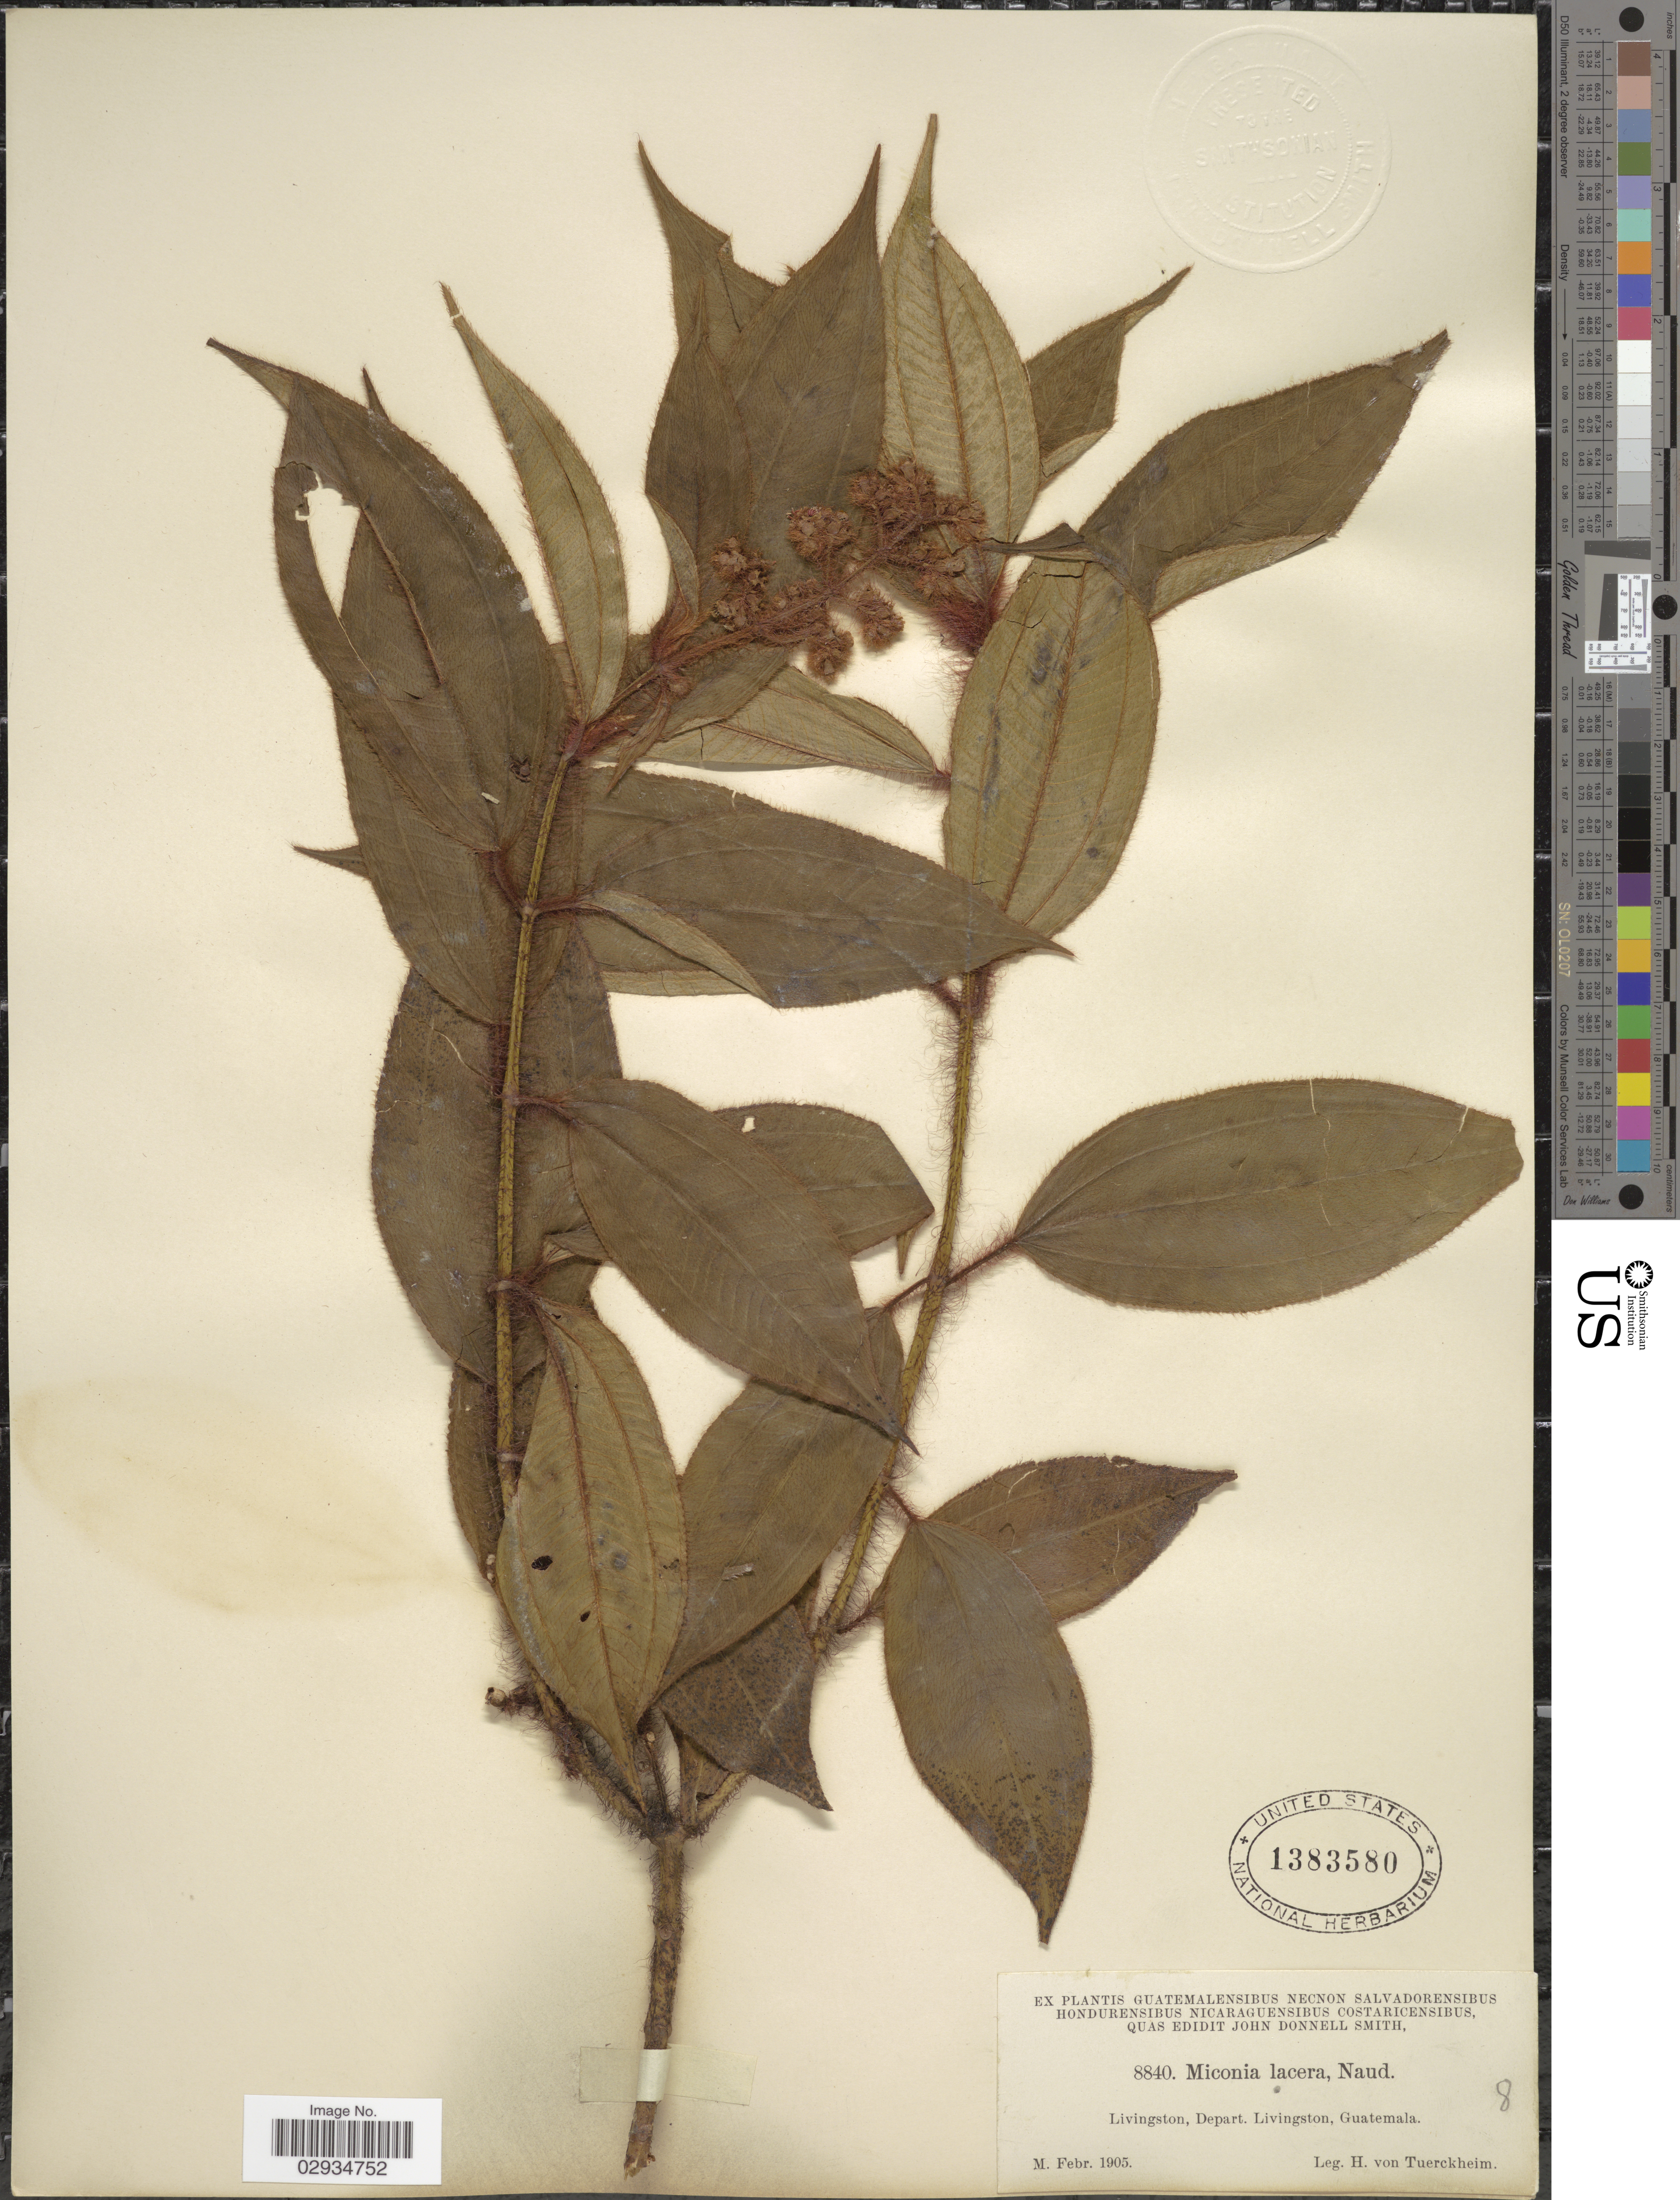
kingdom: Plantae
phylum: Tracheophyta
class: Magnoliopsida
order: Myrtales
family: Melastomataceae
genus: Miconia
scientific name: Miconia lacera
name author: (Bonpl.) Naudin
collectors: H. von Türckheim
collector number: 8840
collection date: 1905-02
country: Guatemala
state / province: Izabal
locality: Livingston, Depart. Livingston.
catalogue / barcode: US 1383580